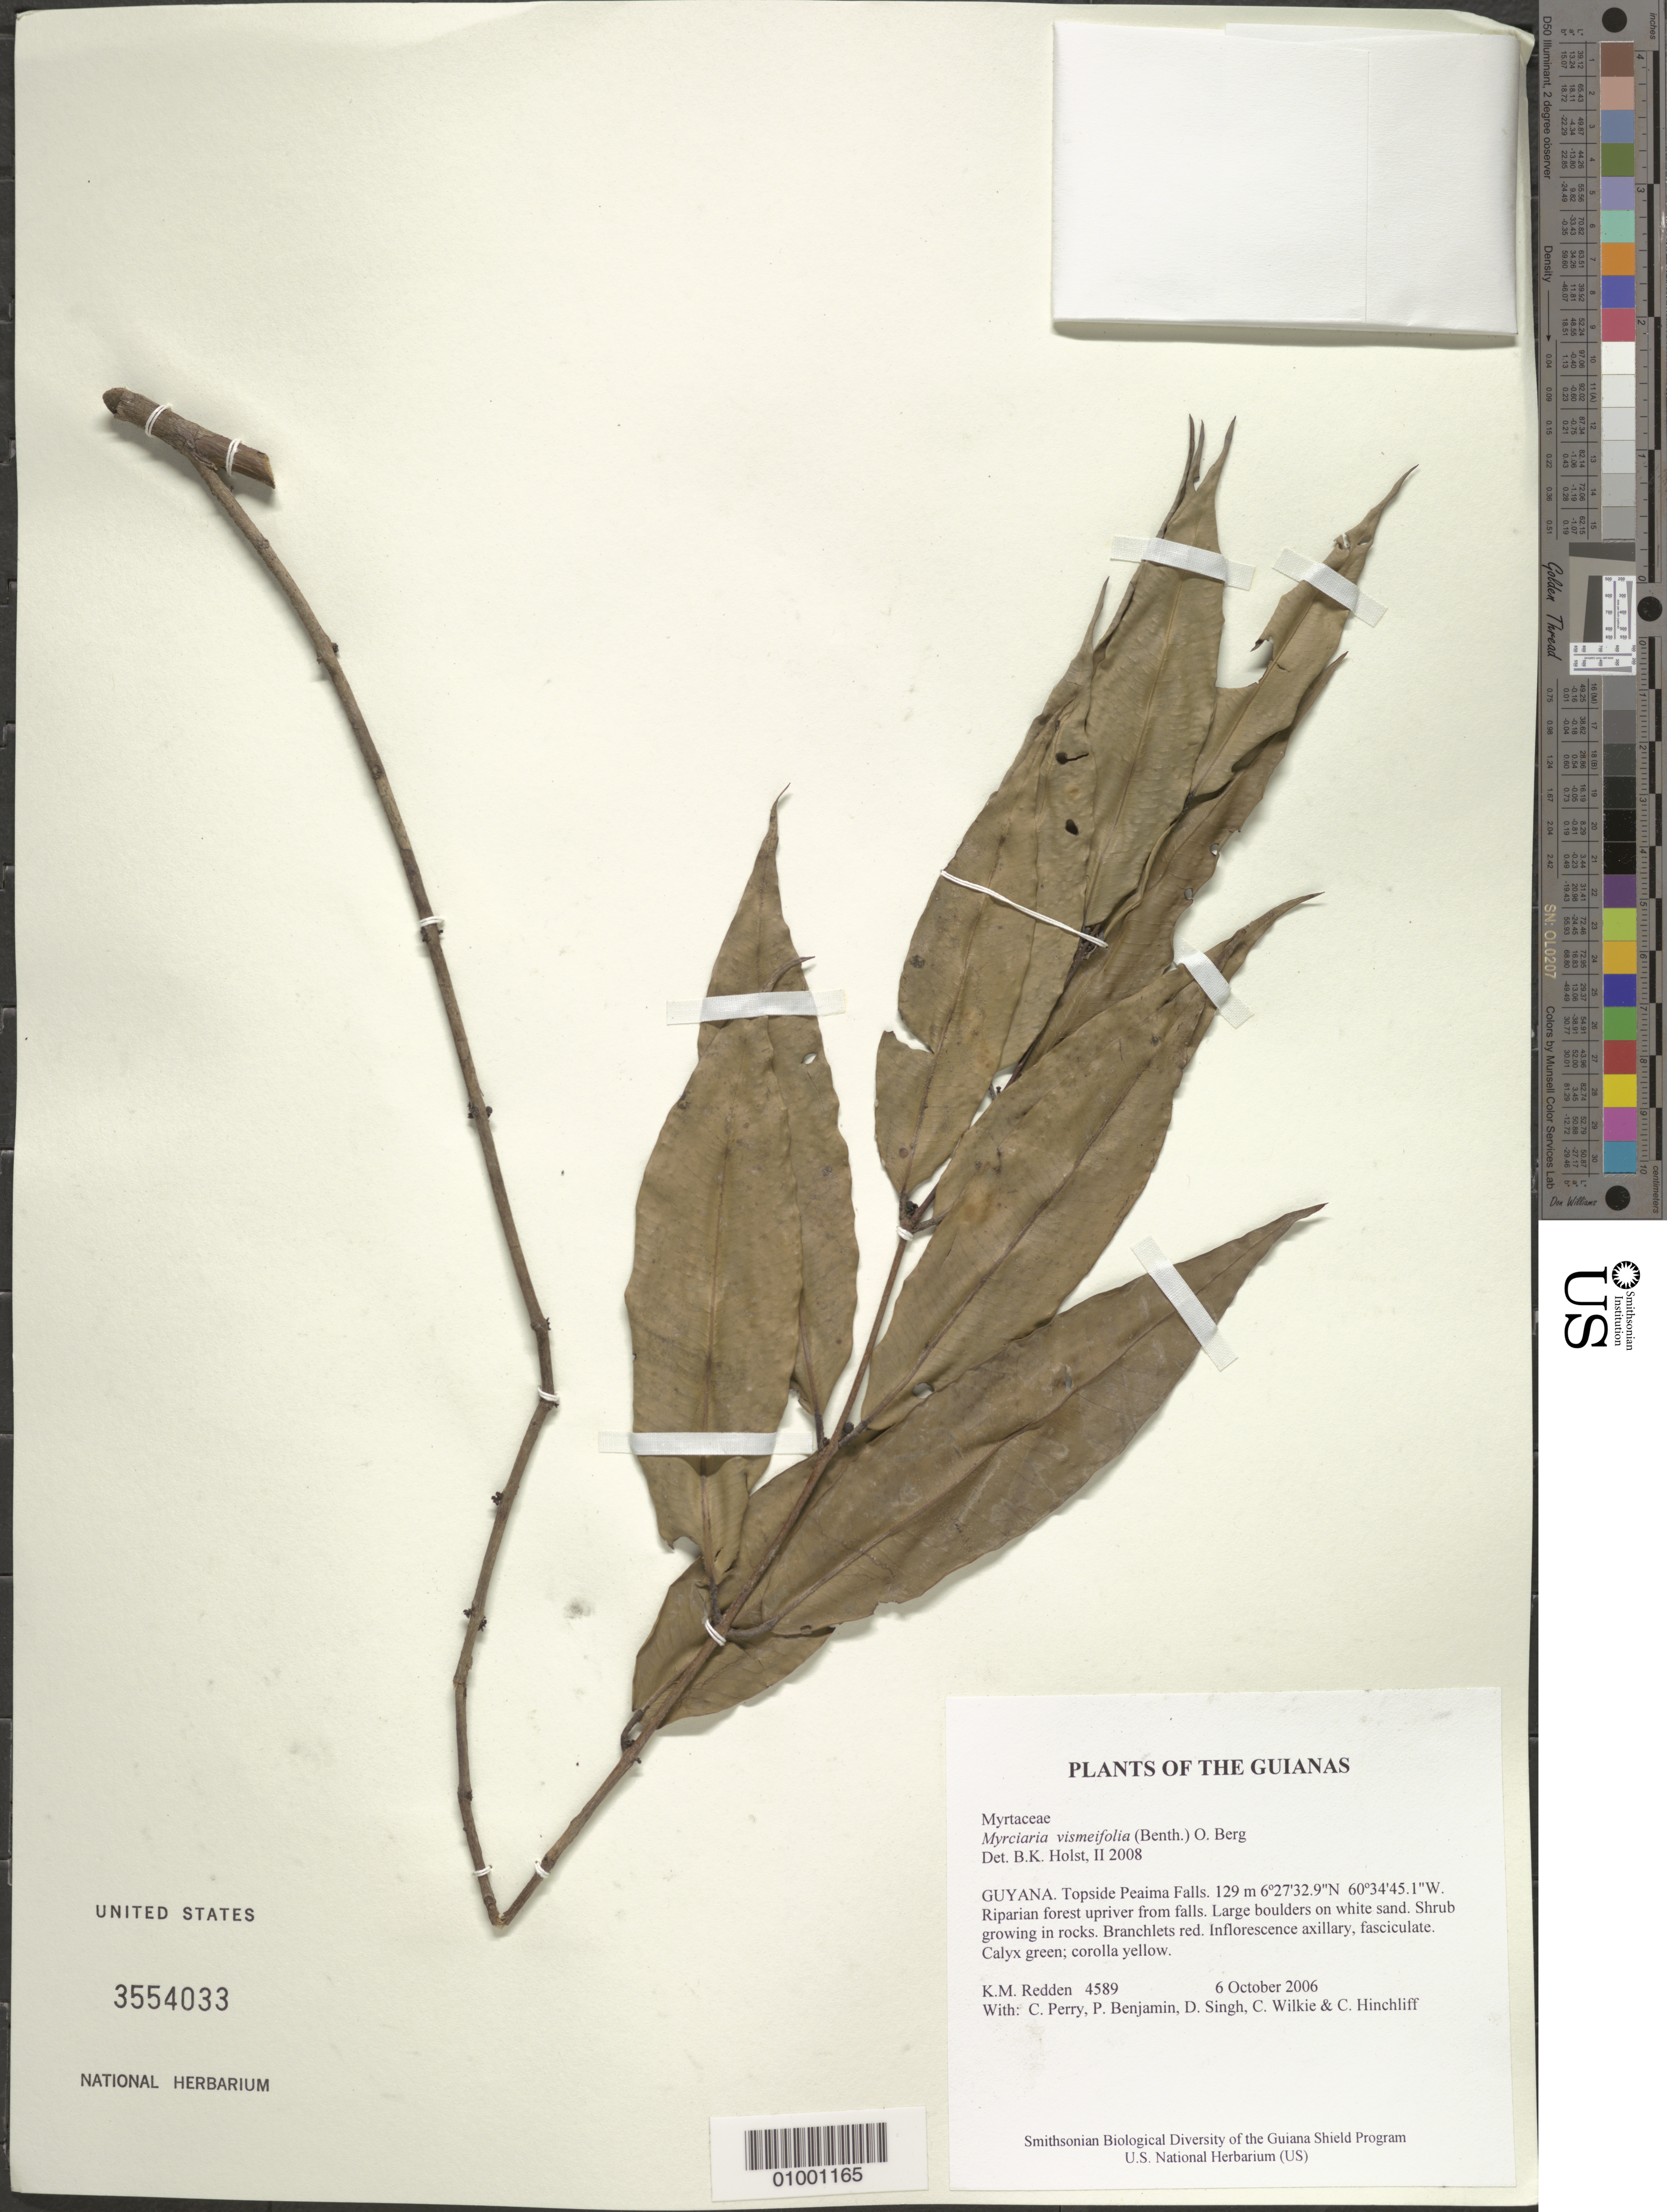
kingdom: Plantae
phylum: Tracheophyta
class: Magnoliopsida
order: Myrtales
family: Myrtaceae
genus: Myrciaria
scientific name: Myrciaria vismiifolia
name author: (Benth.) O. Berg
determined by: Holst, Bruce K.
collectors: K. M. Redden, C. Perry, P. Benjamin, D. Singh, C. Wilkie & C. E. Hinchliff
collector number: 4589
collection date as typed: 6 October 2006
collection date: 2006-10-06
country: Guyana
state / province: Cuyuni-Mazaruni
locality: Topside Peaima Falls.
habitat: Riparian forest upriver from falls. Large boulders on white sand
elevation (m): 129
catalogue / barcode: US 3554033